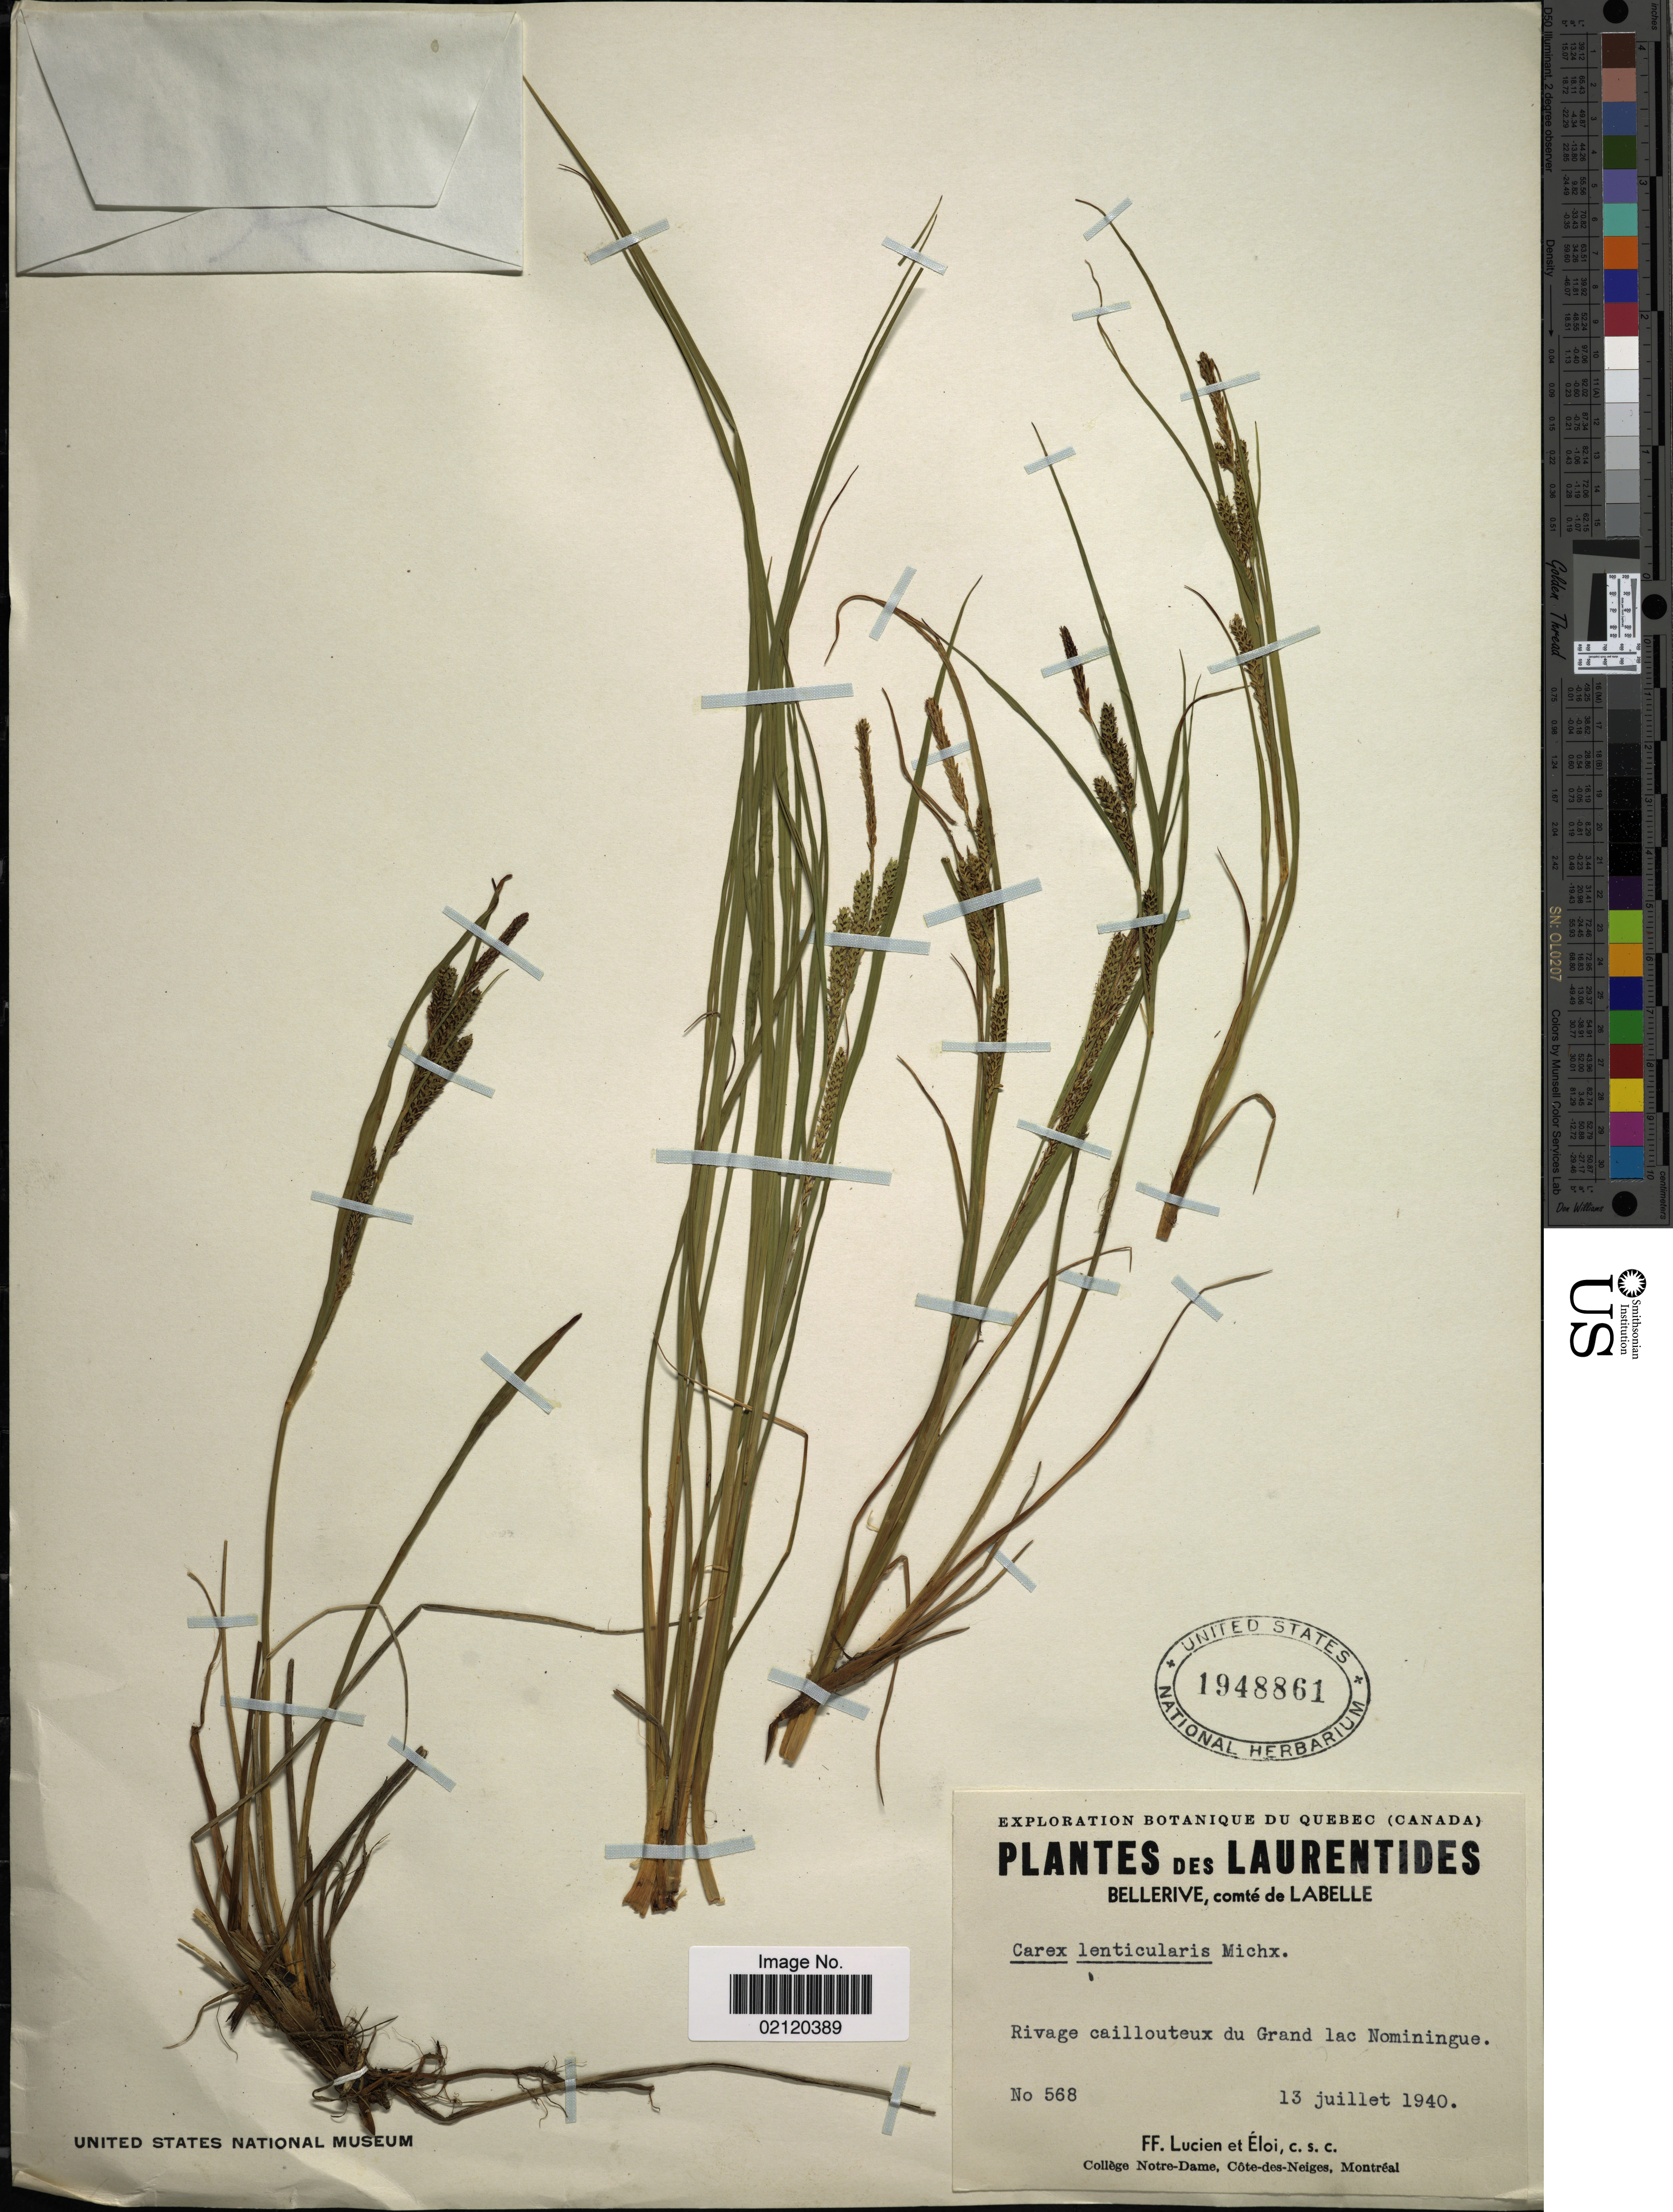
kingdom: Plantae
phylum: Tracheophyta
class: Liliopsida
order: Poales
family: Cyperaceae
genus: Carex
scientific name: Carex lenticularis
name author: Michx.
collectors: F. Lucien & Éloi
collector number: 568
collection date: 1940-07-13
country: Canada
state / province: Quebec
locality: Laurentides, Bellerive, comte de Labelle, Rivage caillouteux du Grand lac Nominingue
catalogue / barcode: US 1948861